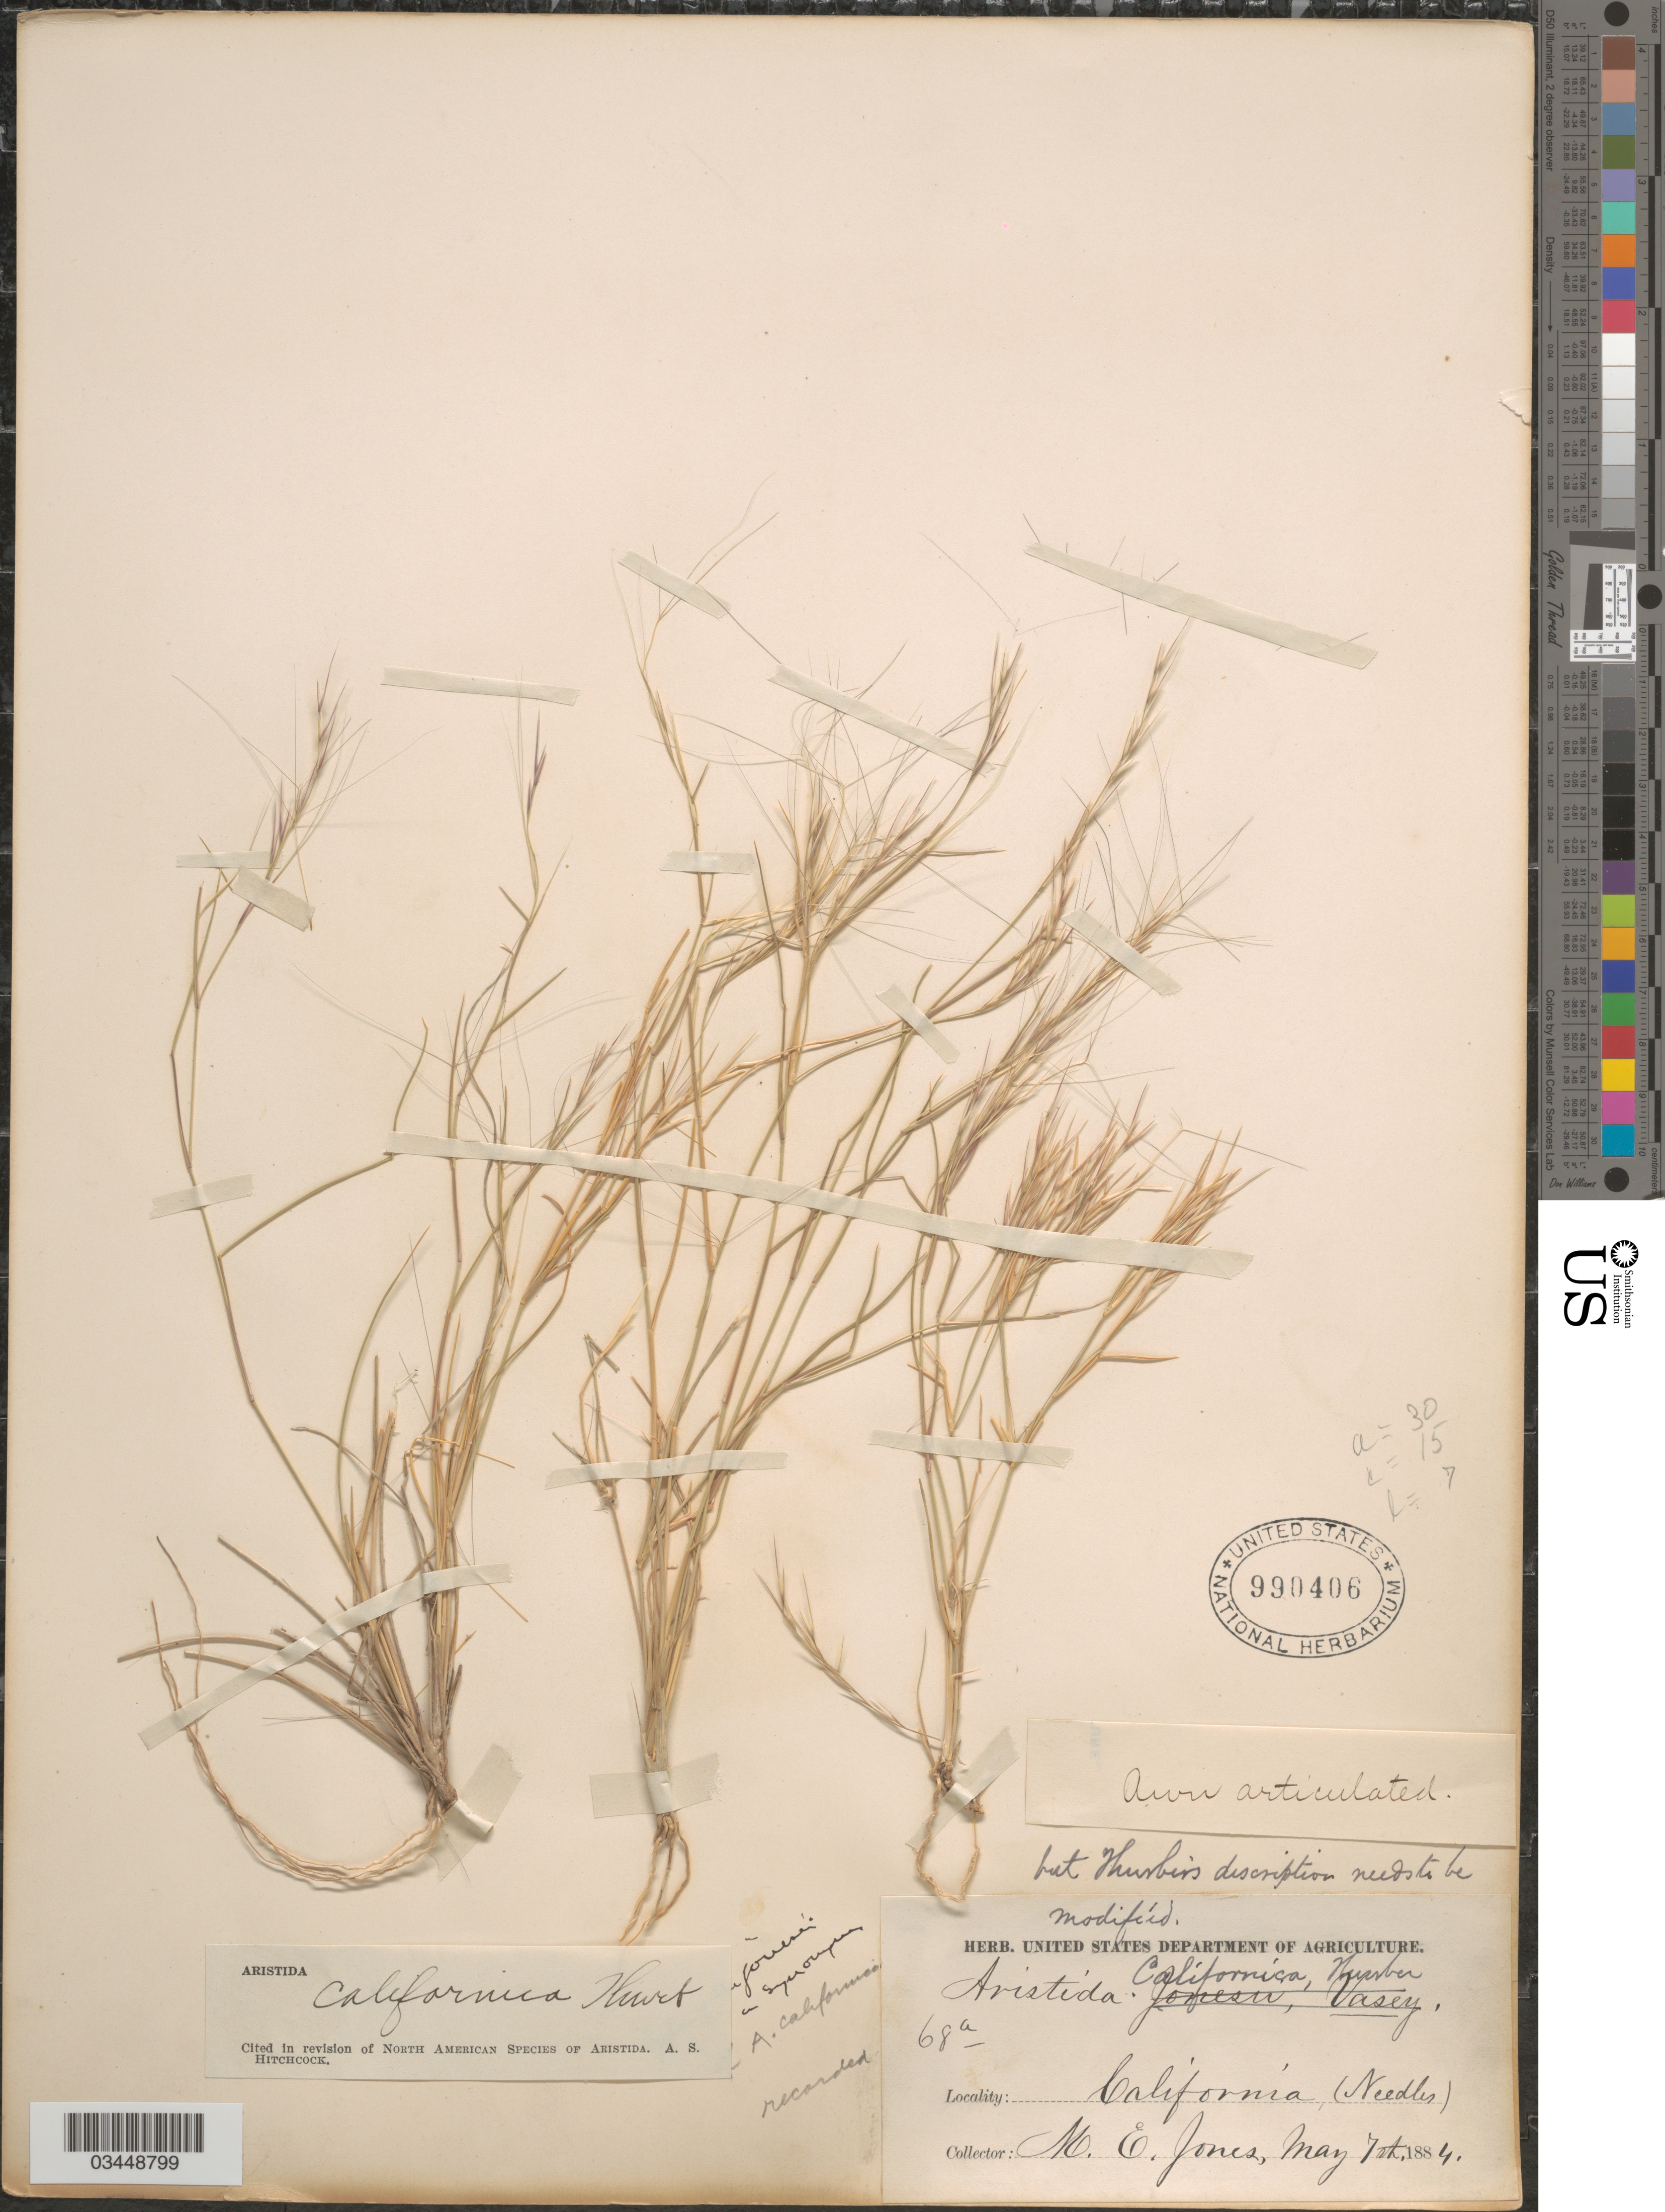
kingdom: Plantae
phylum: Tracheophyta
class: Liliopsida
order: Poales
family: Poaceae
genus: Aristida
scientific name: Aristida californica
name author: Thurb.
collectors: M. E. Jones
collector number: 68a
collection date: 1884-05-07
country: United States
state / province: California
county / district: San Bernardino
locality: (Needles).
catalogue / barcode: US 990406